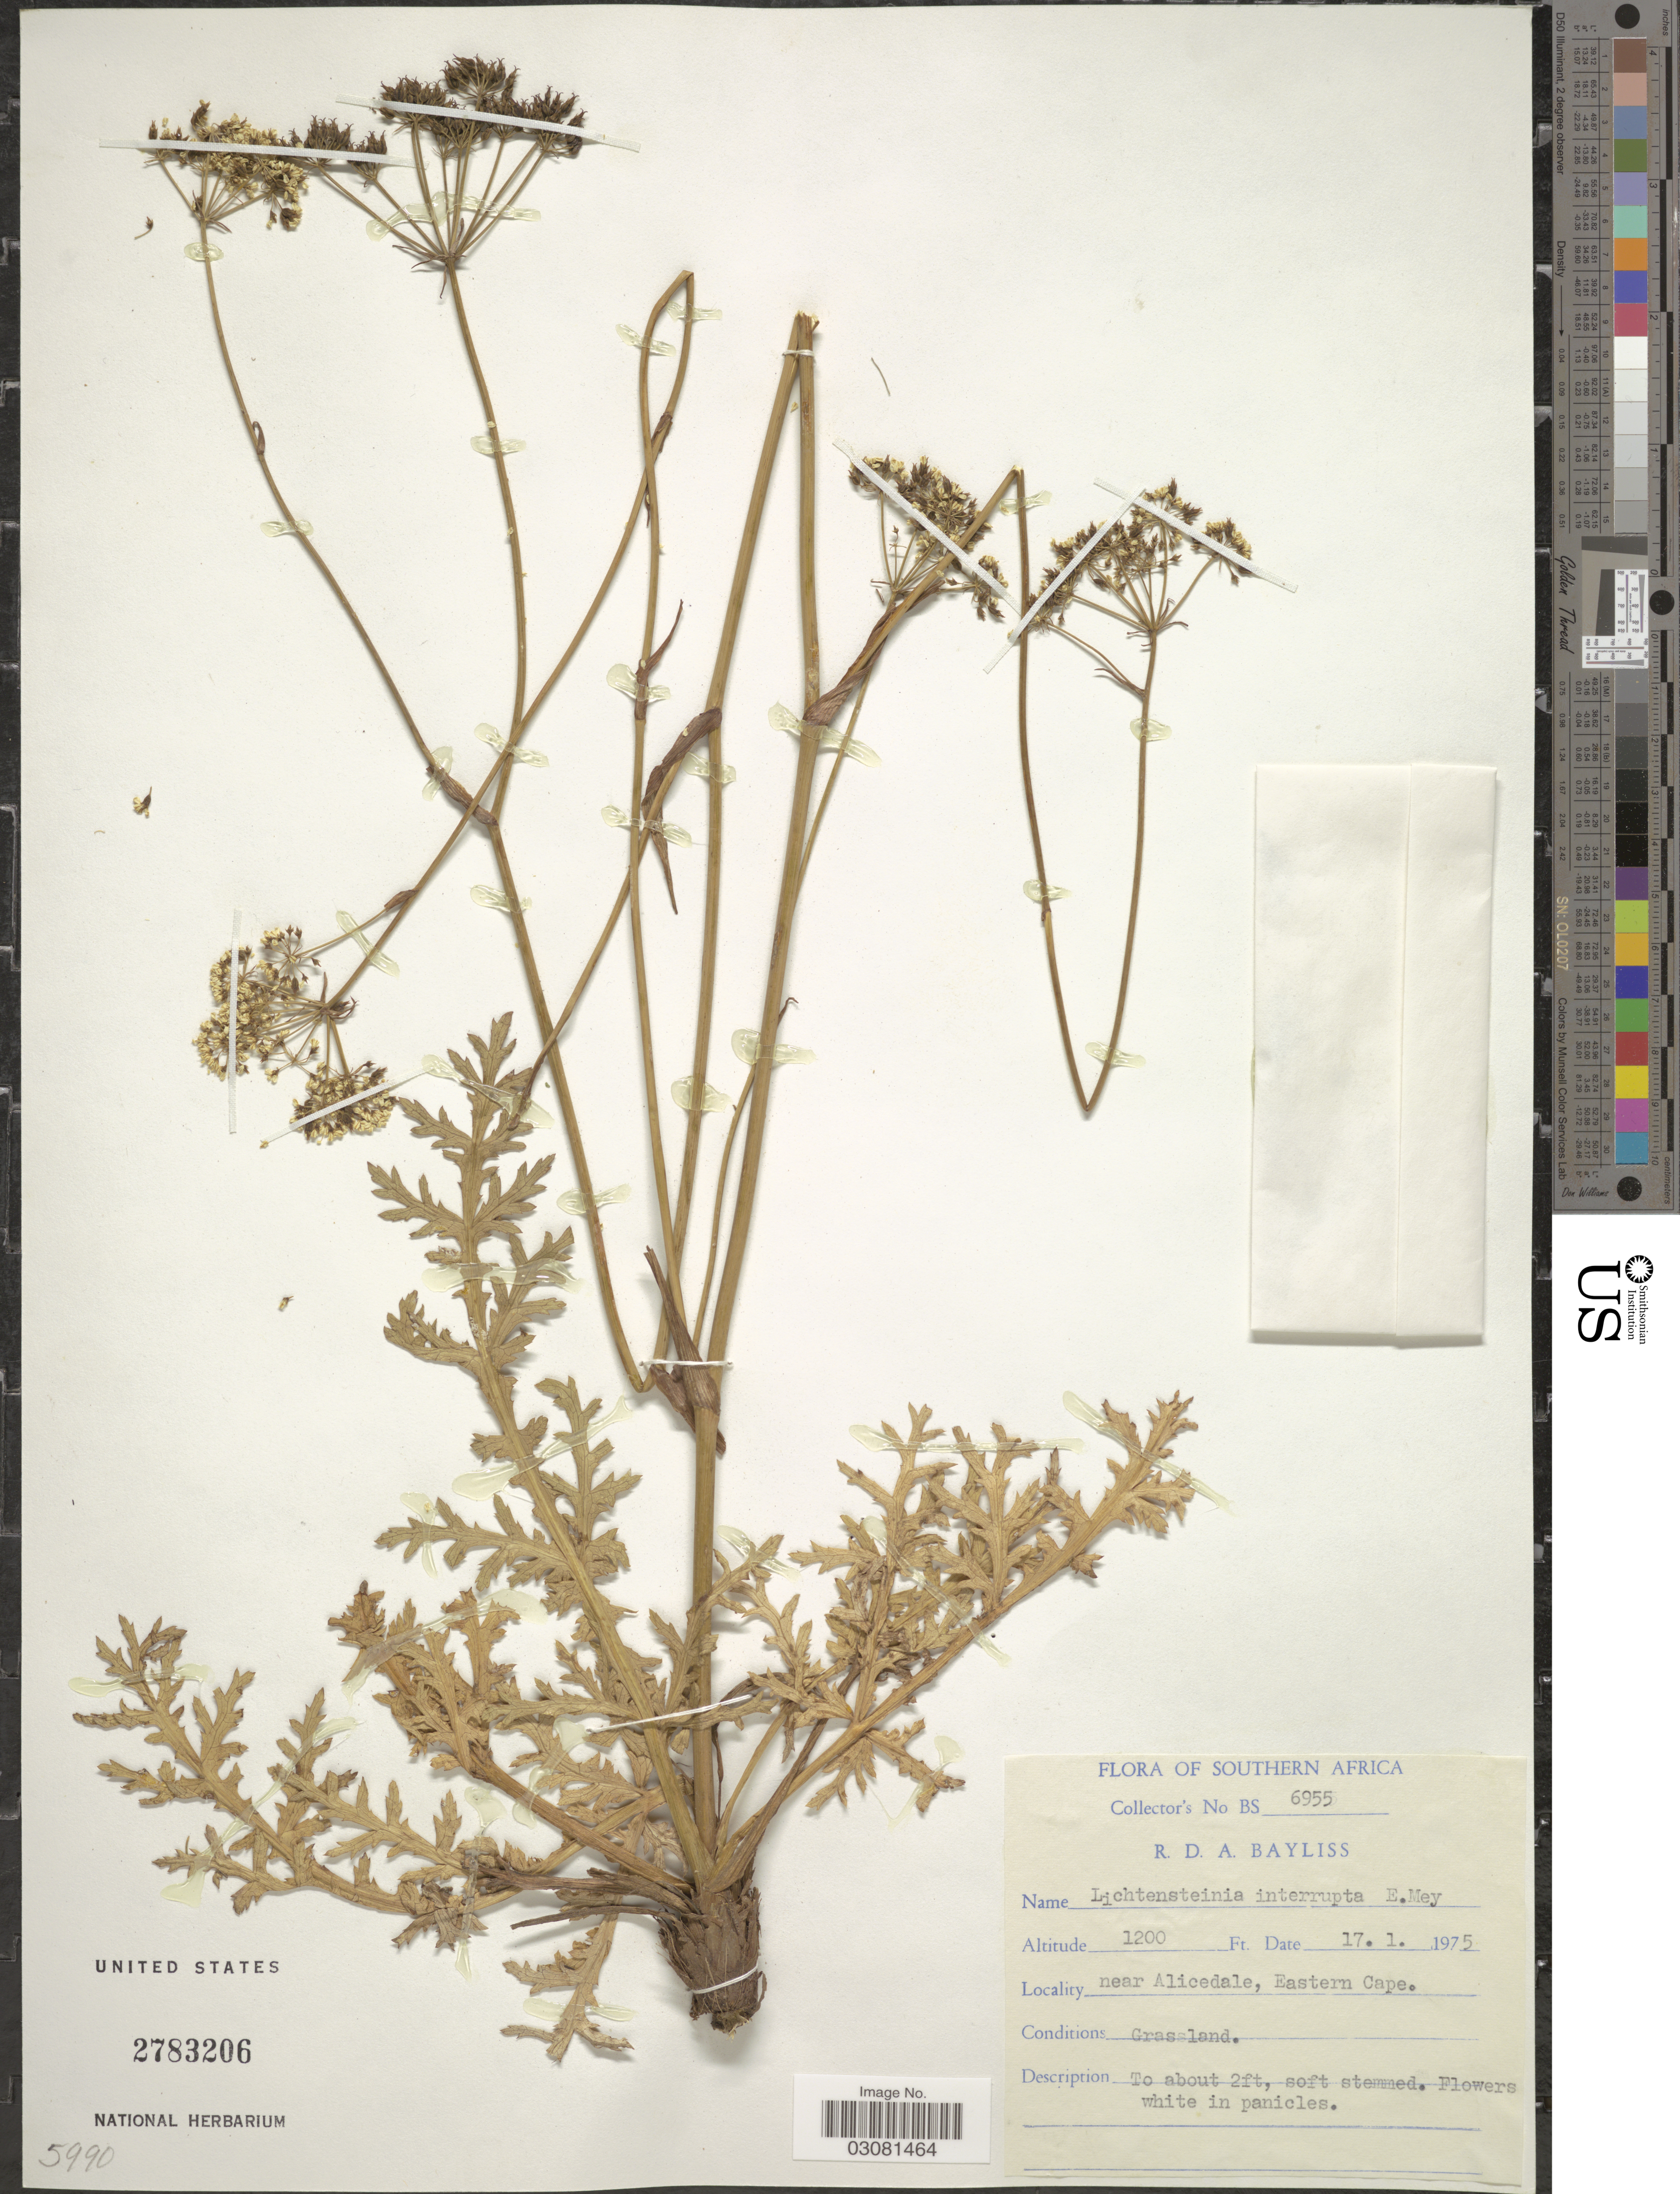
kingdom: Plantae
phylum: Tracheophyta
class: Magnoliopsida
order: Apiales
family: Apiaceae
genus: Lichtensteinia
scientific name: Lichtensteinia interrupta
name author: E. Mey.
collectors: R. Bayliss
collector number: BS6955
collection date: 1975-01-17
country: South Africa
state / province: Eastern Cape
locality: Near Alicedale, Eastern Cape.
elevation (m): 366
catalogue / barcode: US 2783206